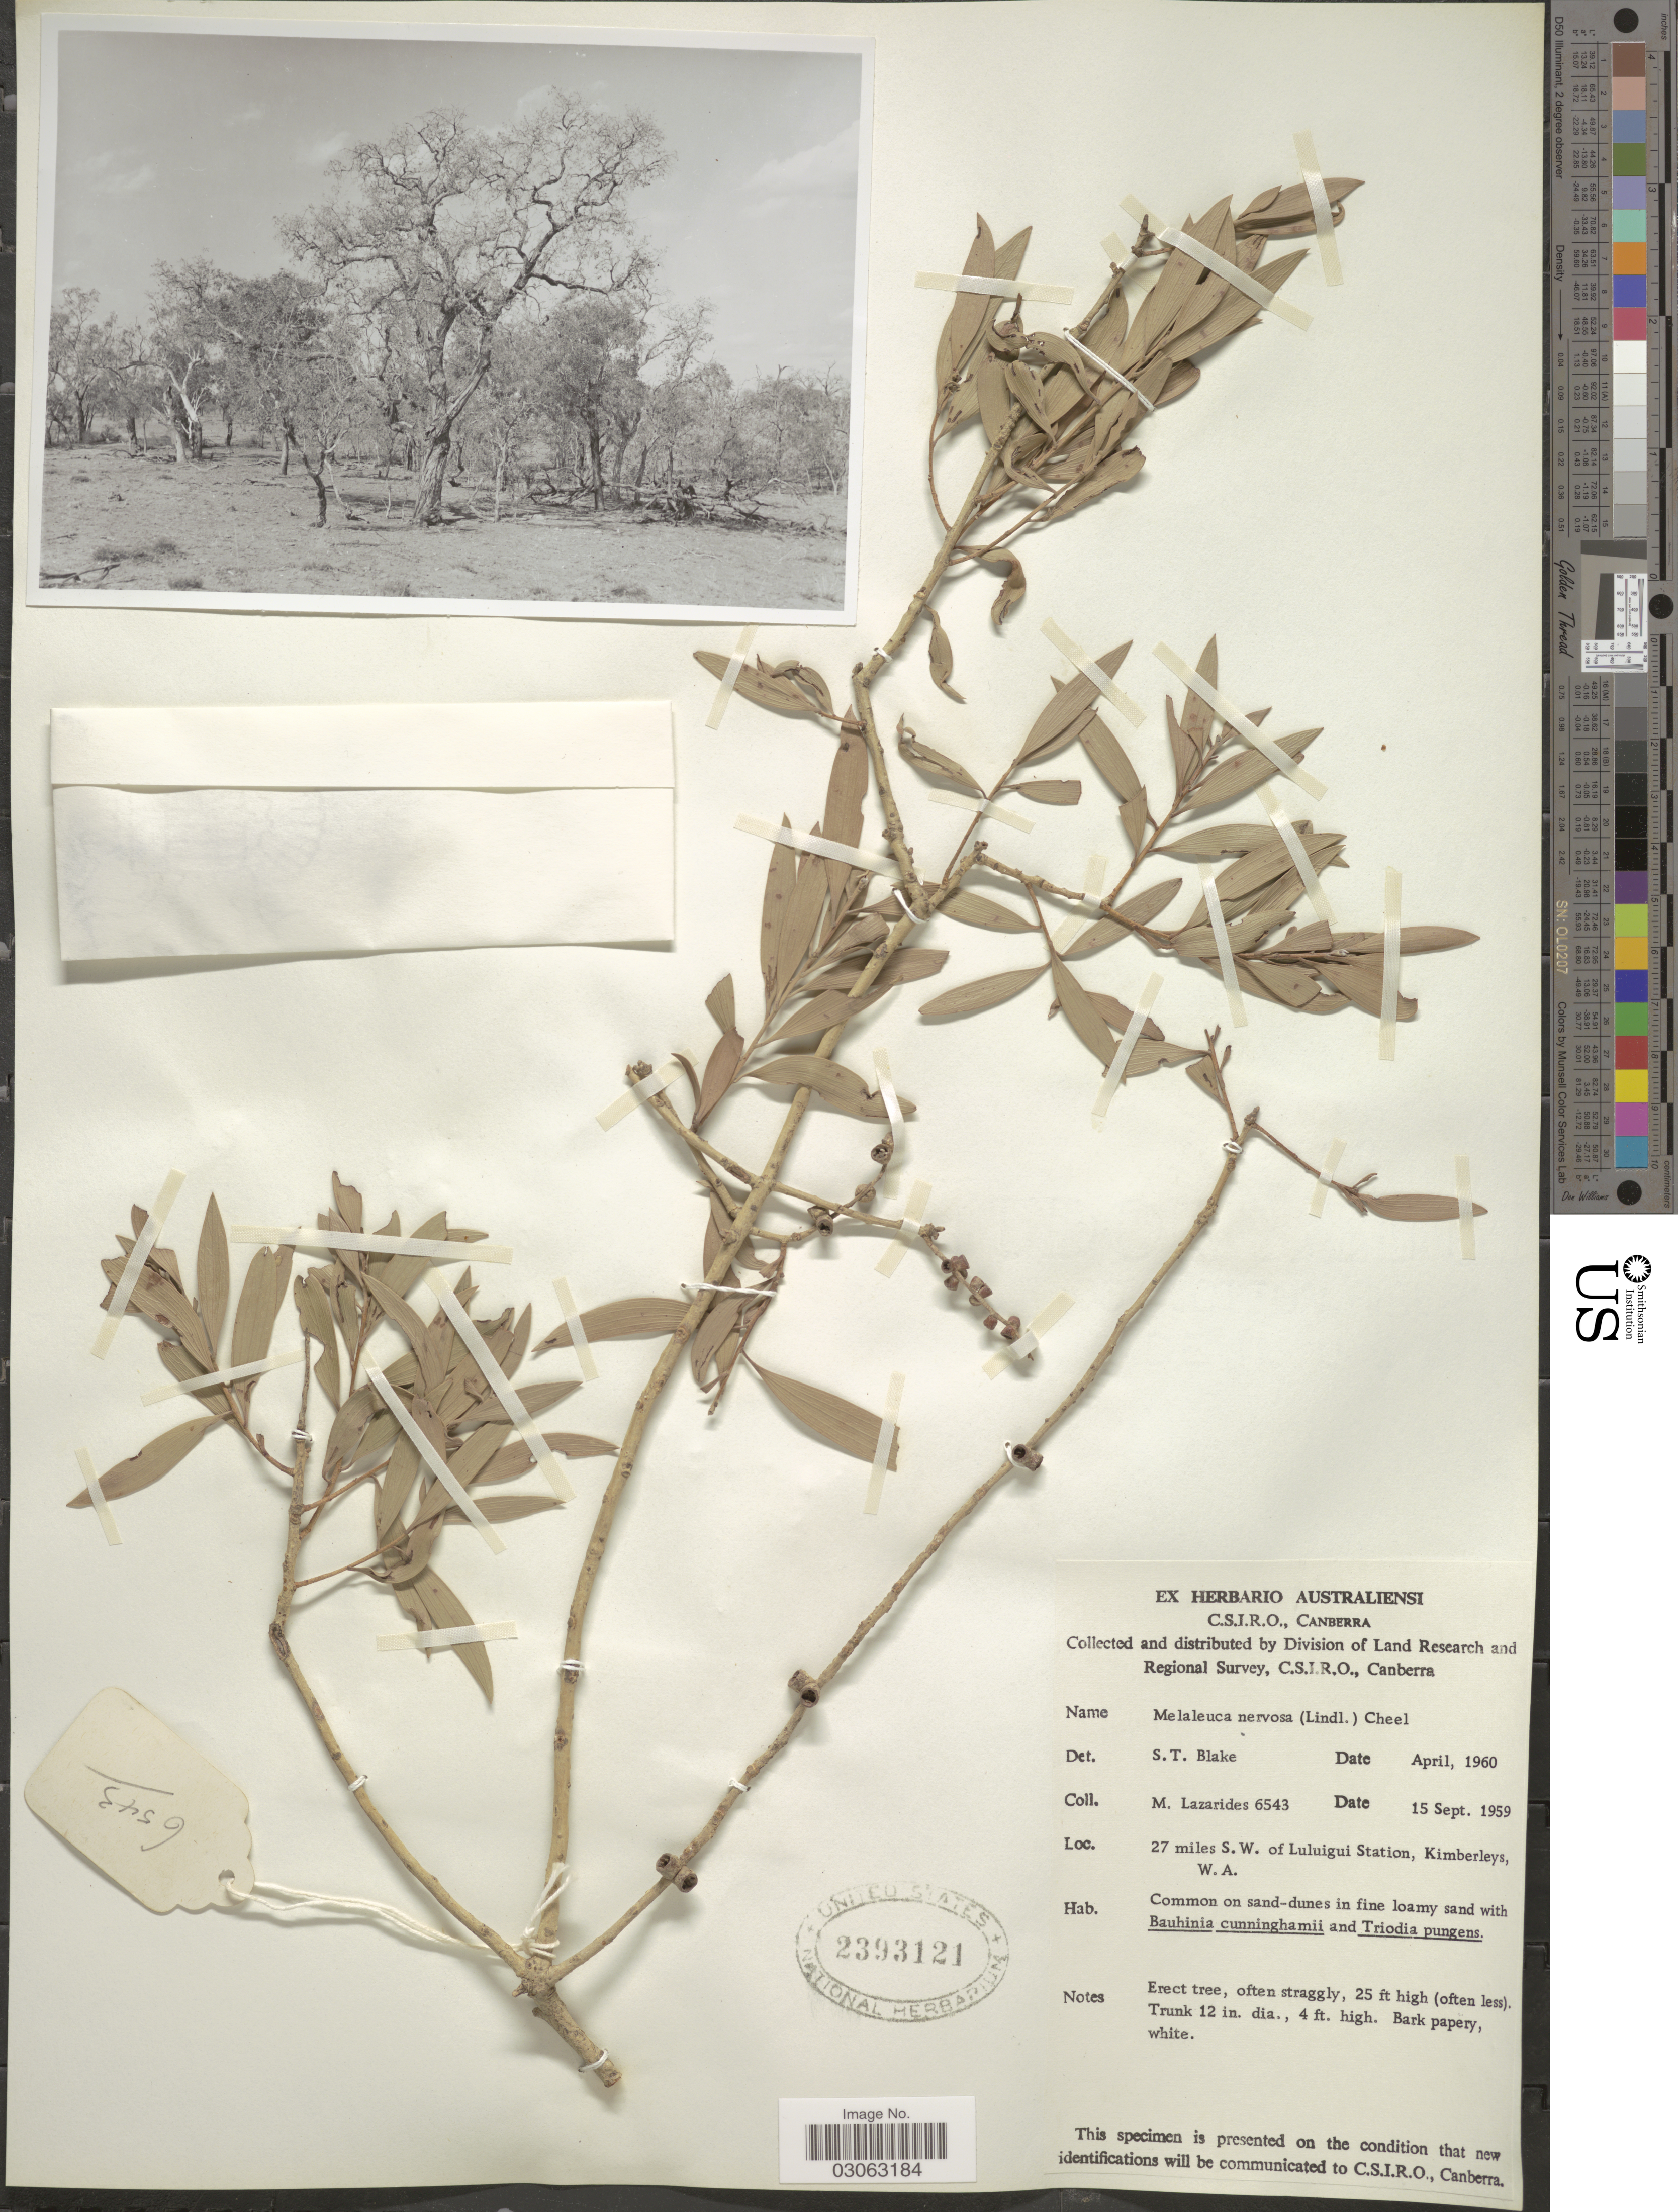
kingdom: Plantae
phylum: Tracheophyta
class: Magnoliopsida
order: Myrtales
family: Myrtaceae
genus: Melaleuca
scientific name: Melaleuca nervosa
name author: (Lindl.) Cheel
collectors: M. Lazarides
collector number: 6543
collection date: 1959-09-15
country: Australia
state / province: Western Australia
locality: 27 miles S.W. of Luluigui Station, Kimberleys, W. A.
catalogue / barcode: US 2393121